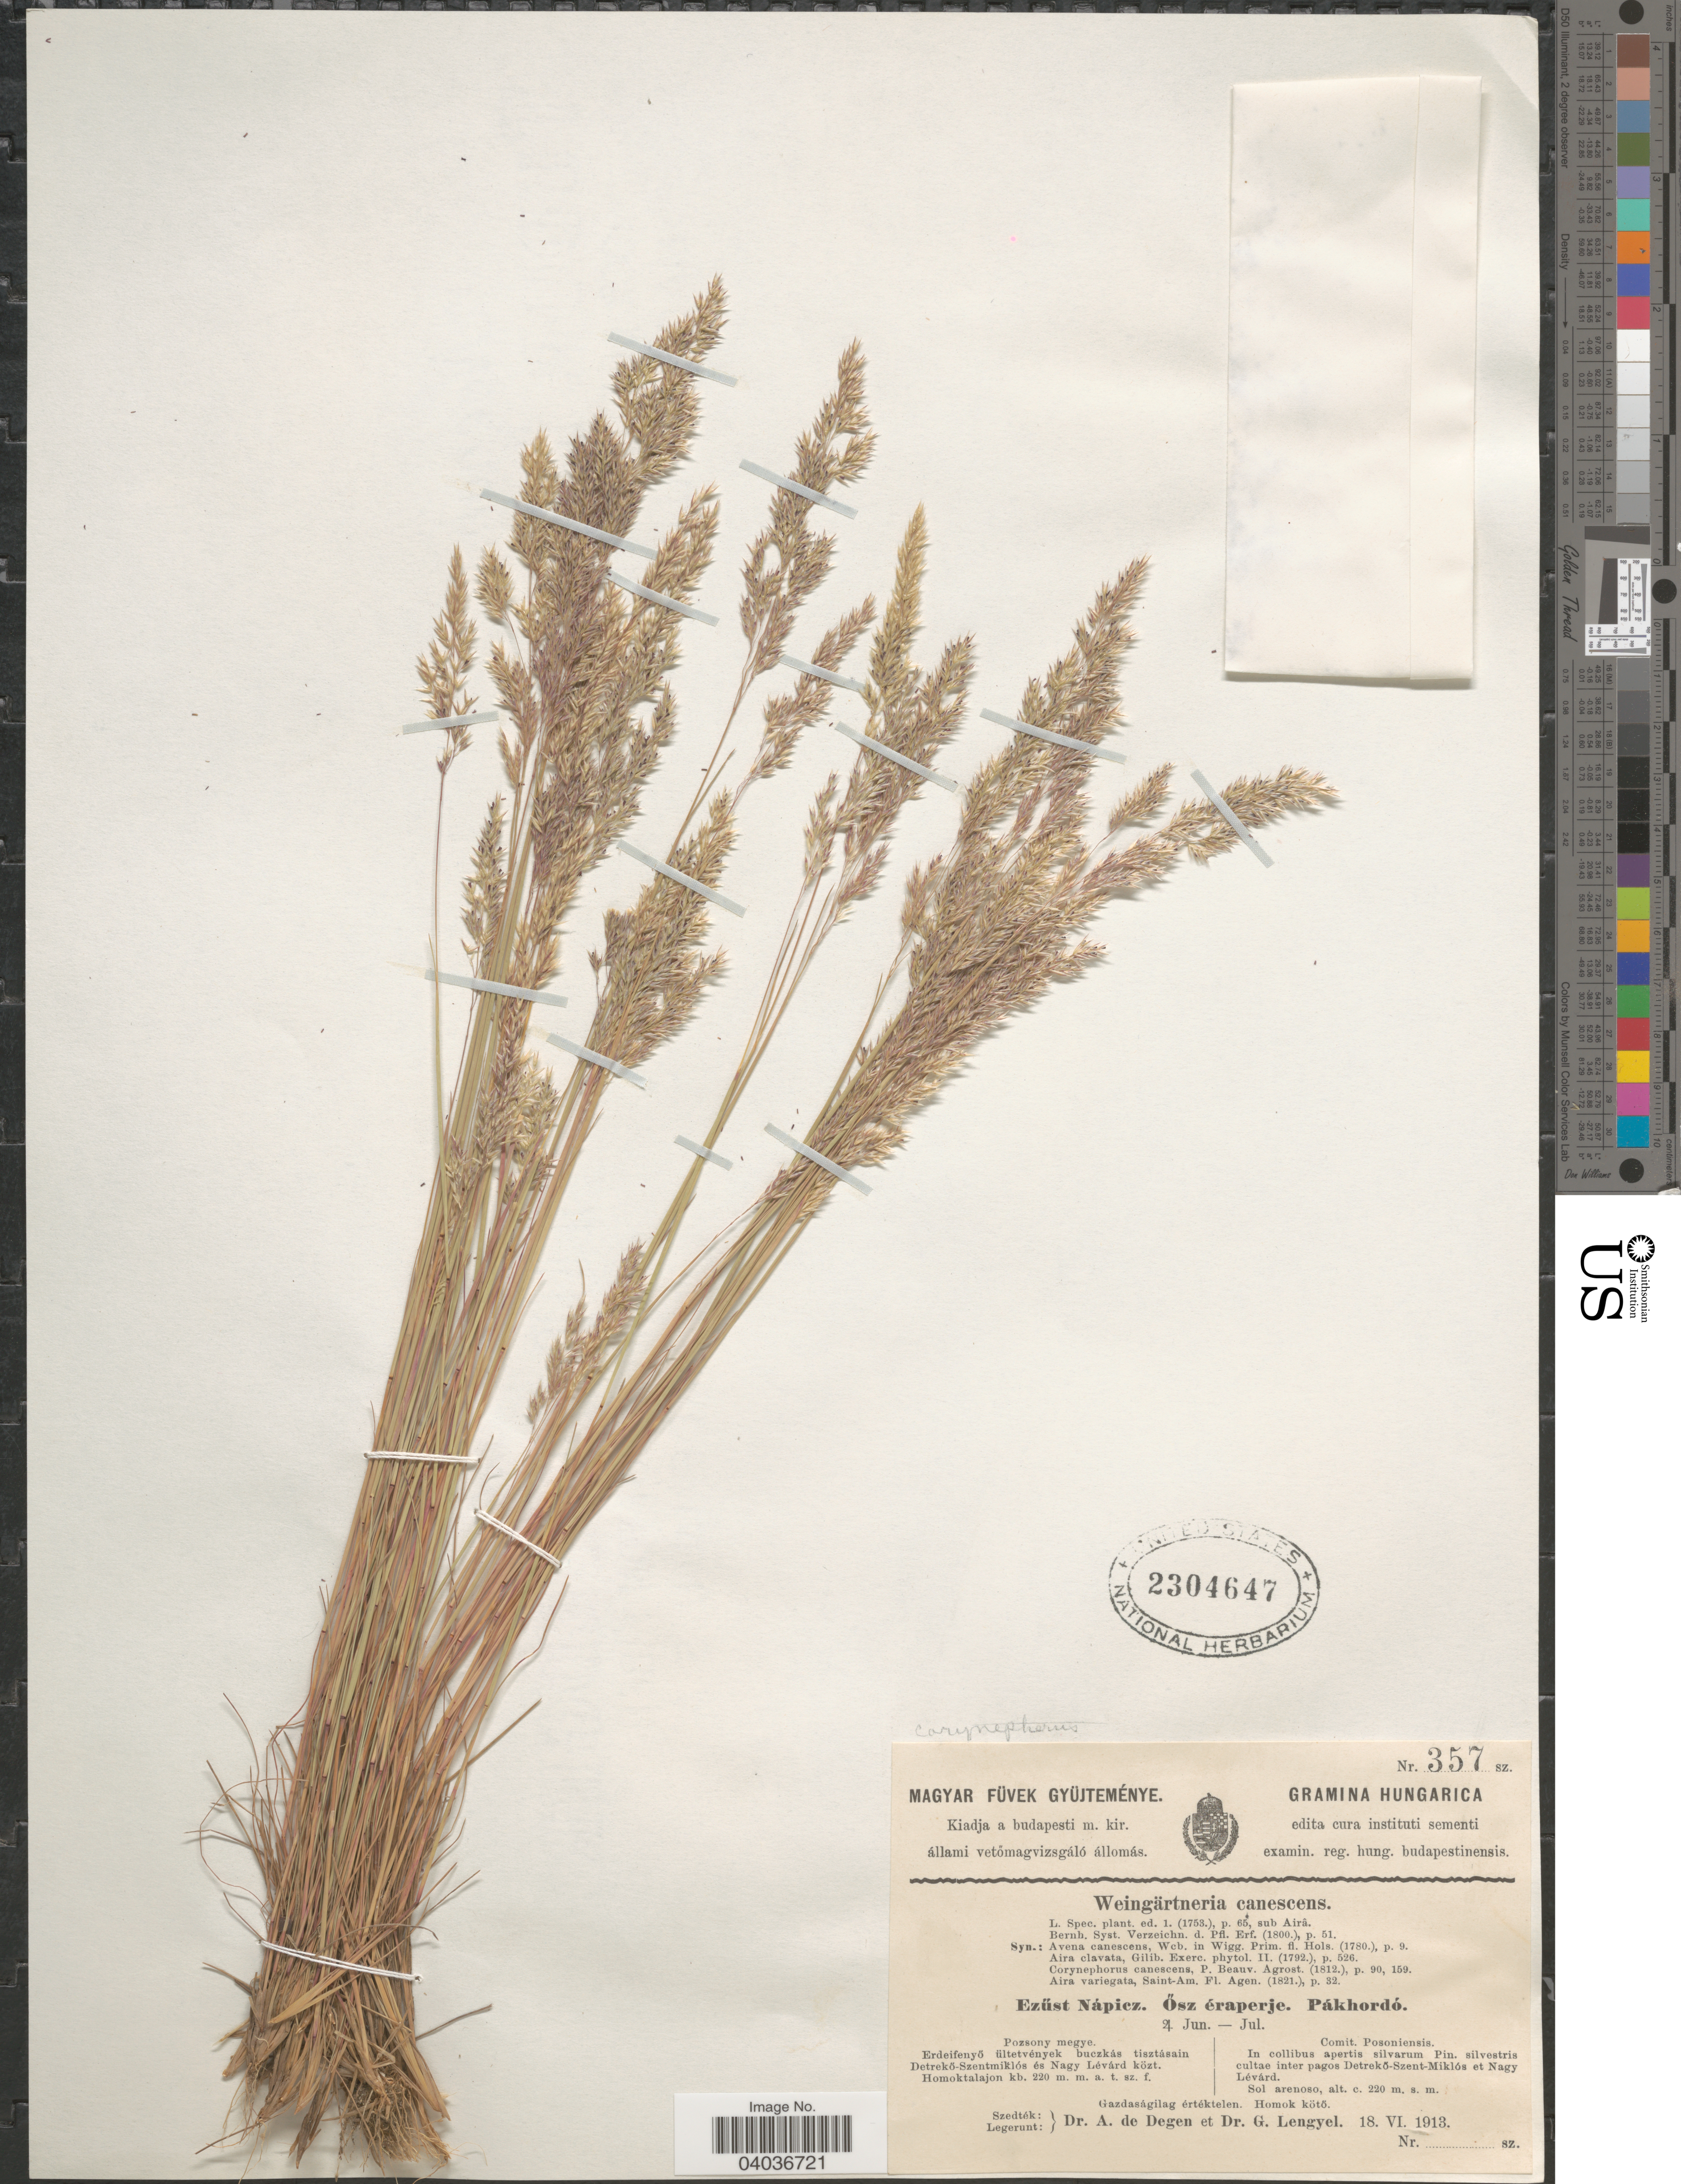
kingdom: Plantae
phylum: Tracheophyta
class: Liliopsida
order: Poales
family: Poaceae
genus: Corynephorus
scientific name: Corynephorus canescens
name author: (L, MEL) P. Beauv.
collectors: A. Degen & G. Lengyel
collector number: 357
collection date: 1913-06-18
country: Hungary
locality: Comit. Posoniensis. In collibus apertis silvarum Pin. silvestris cultae inter pagos Detrekõ-Szent-Miklós et Nagy Lévárd.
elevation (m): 220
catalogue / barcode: US 2304647